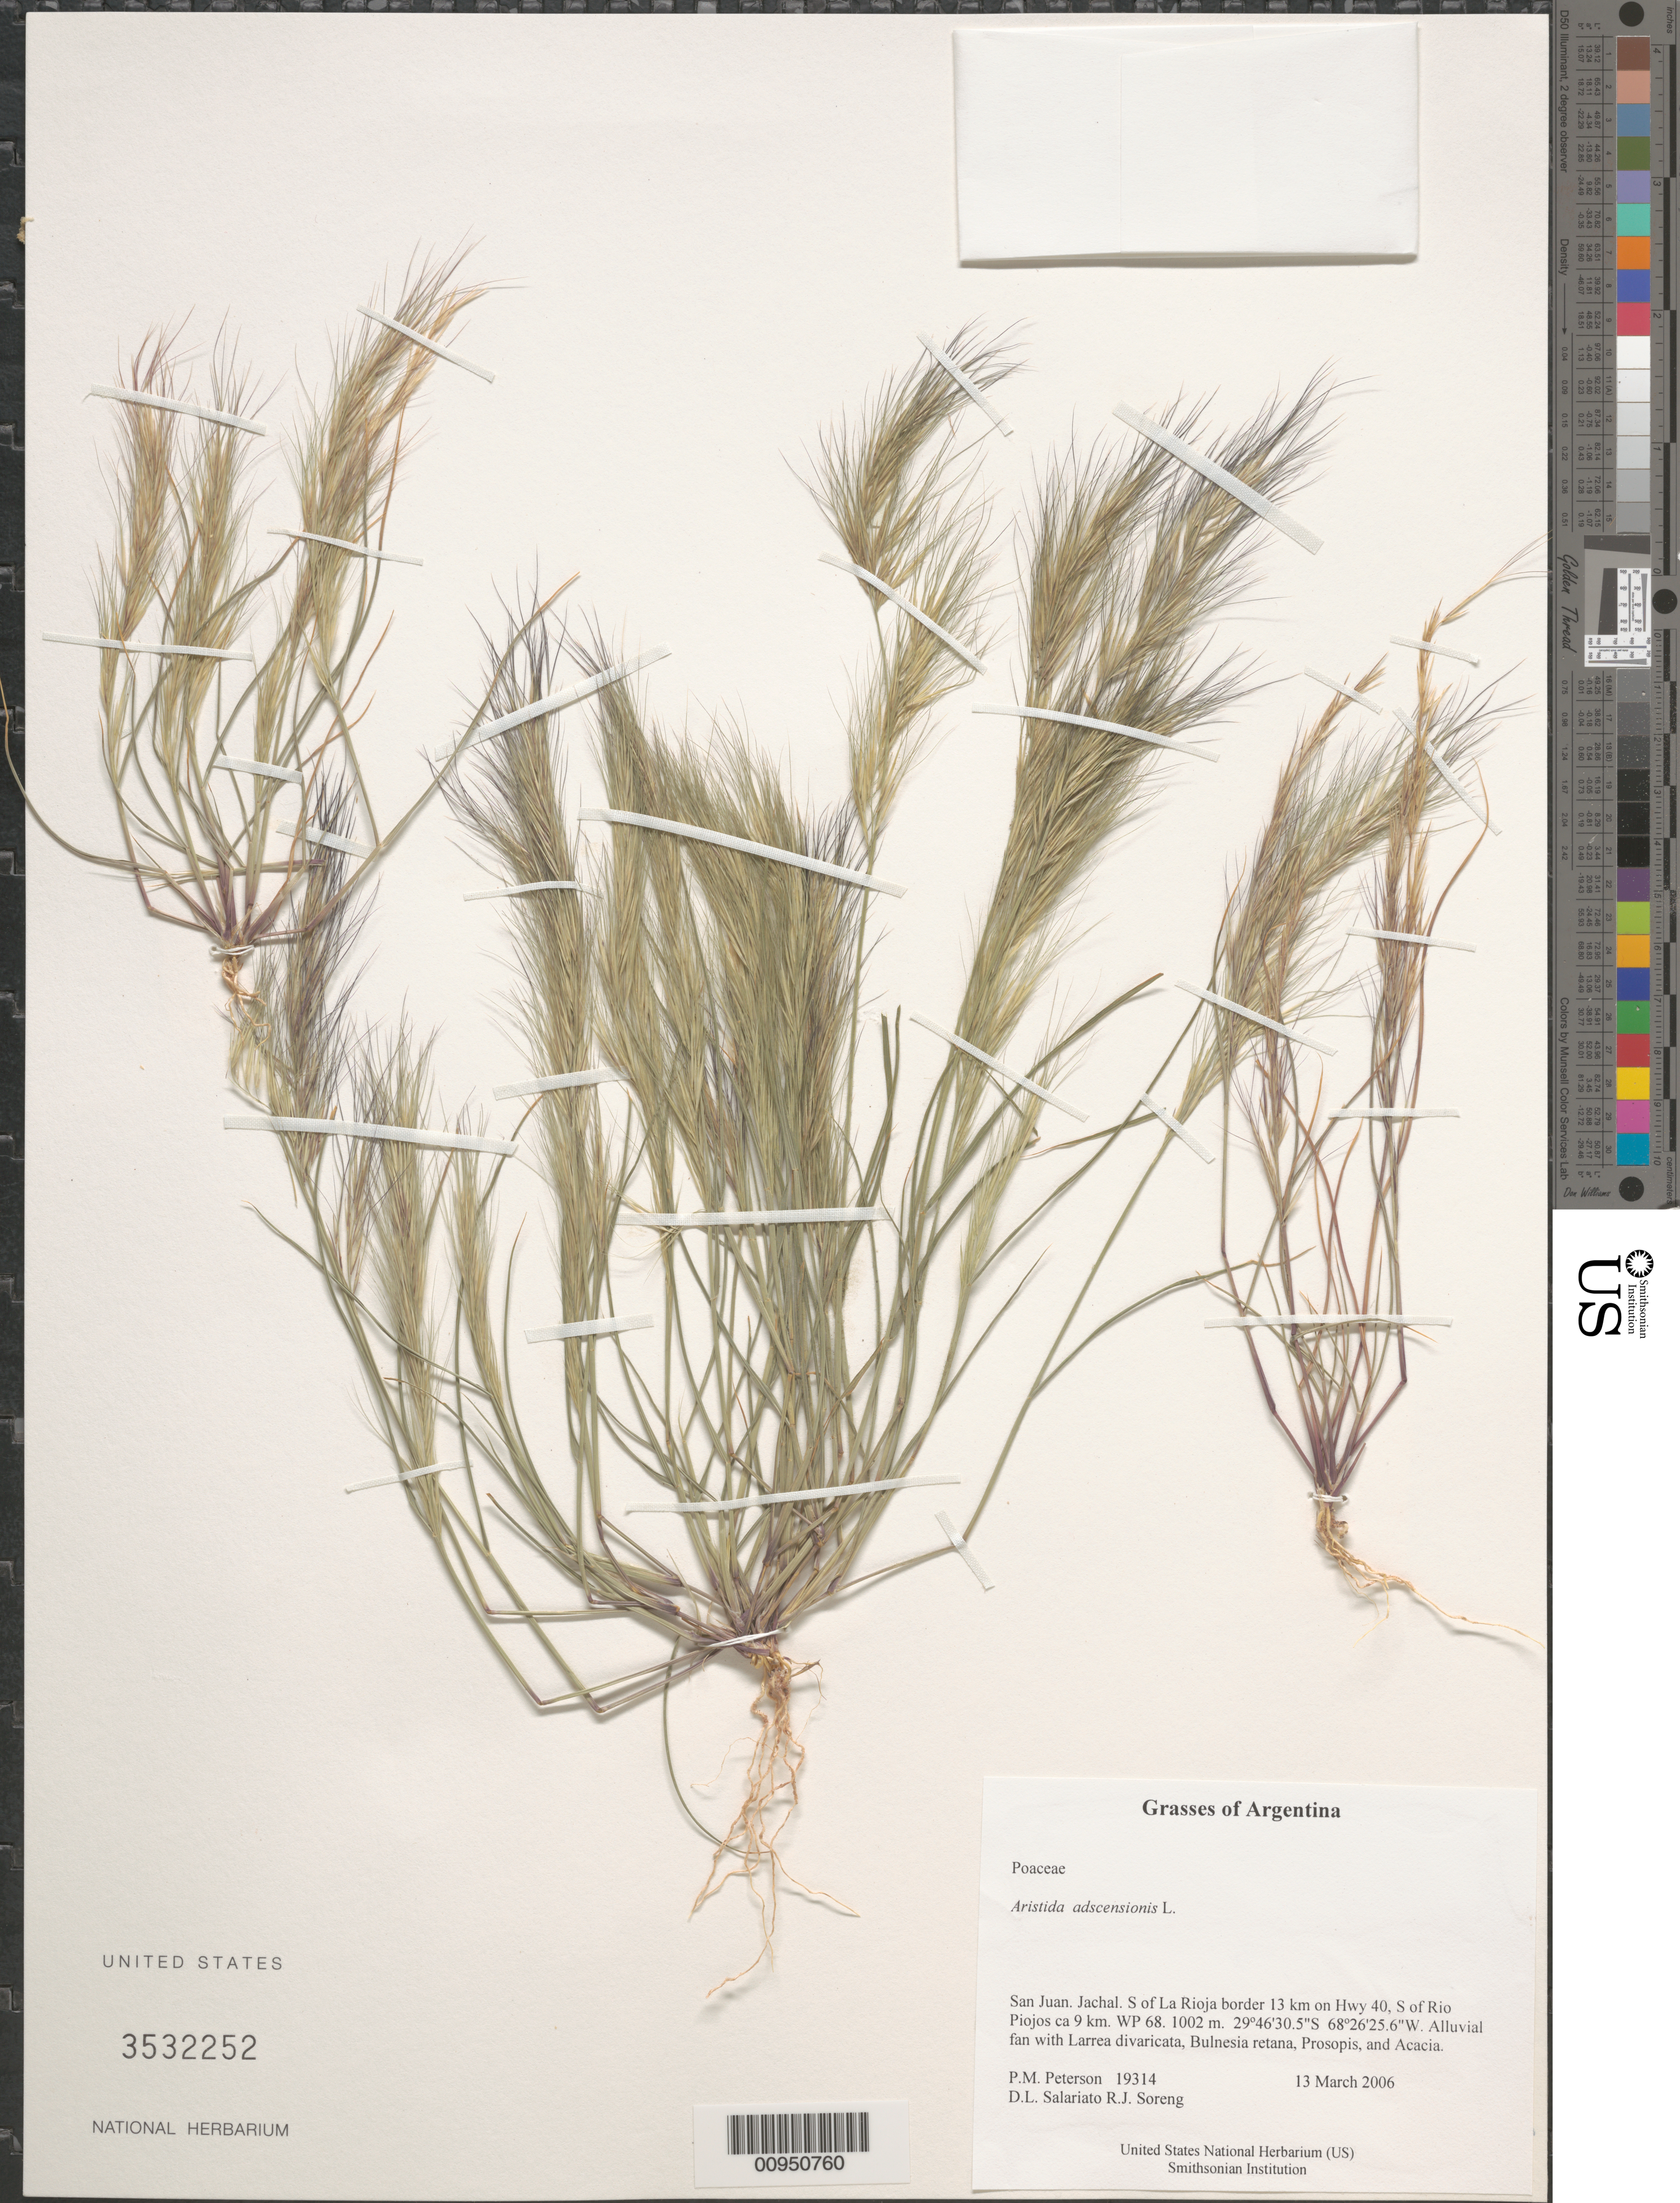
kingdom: Plantae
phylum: Tracheophyta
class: Liliopsida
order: Poales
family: Poaceae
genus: Aristida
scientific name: Aristida adscensionis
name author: L.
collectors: P. M. Peterson, R. J. Soreng, D. Salariato & A. Panizza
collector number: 19314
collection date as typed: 13 Mar 2006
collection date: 2006-03-13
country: Argentina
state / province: San Juan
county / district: Jachal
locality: S of La Rioja border 13 km on Hwy 40, S of Rio Piojos ca 9 km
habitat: Alluvial fan with Larrea divaricata, Bulnesia retana, Prosopis, and Acacia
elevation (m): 1002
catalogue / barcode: US 3532252